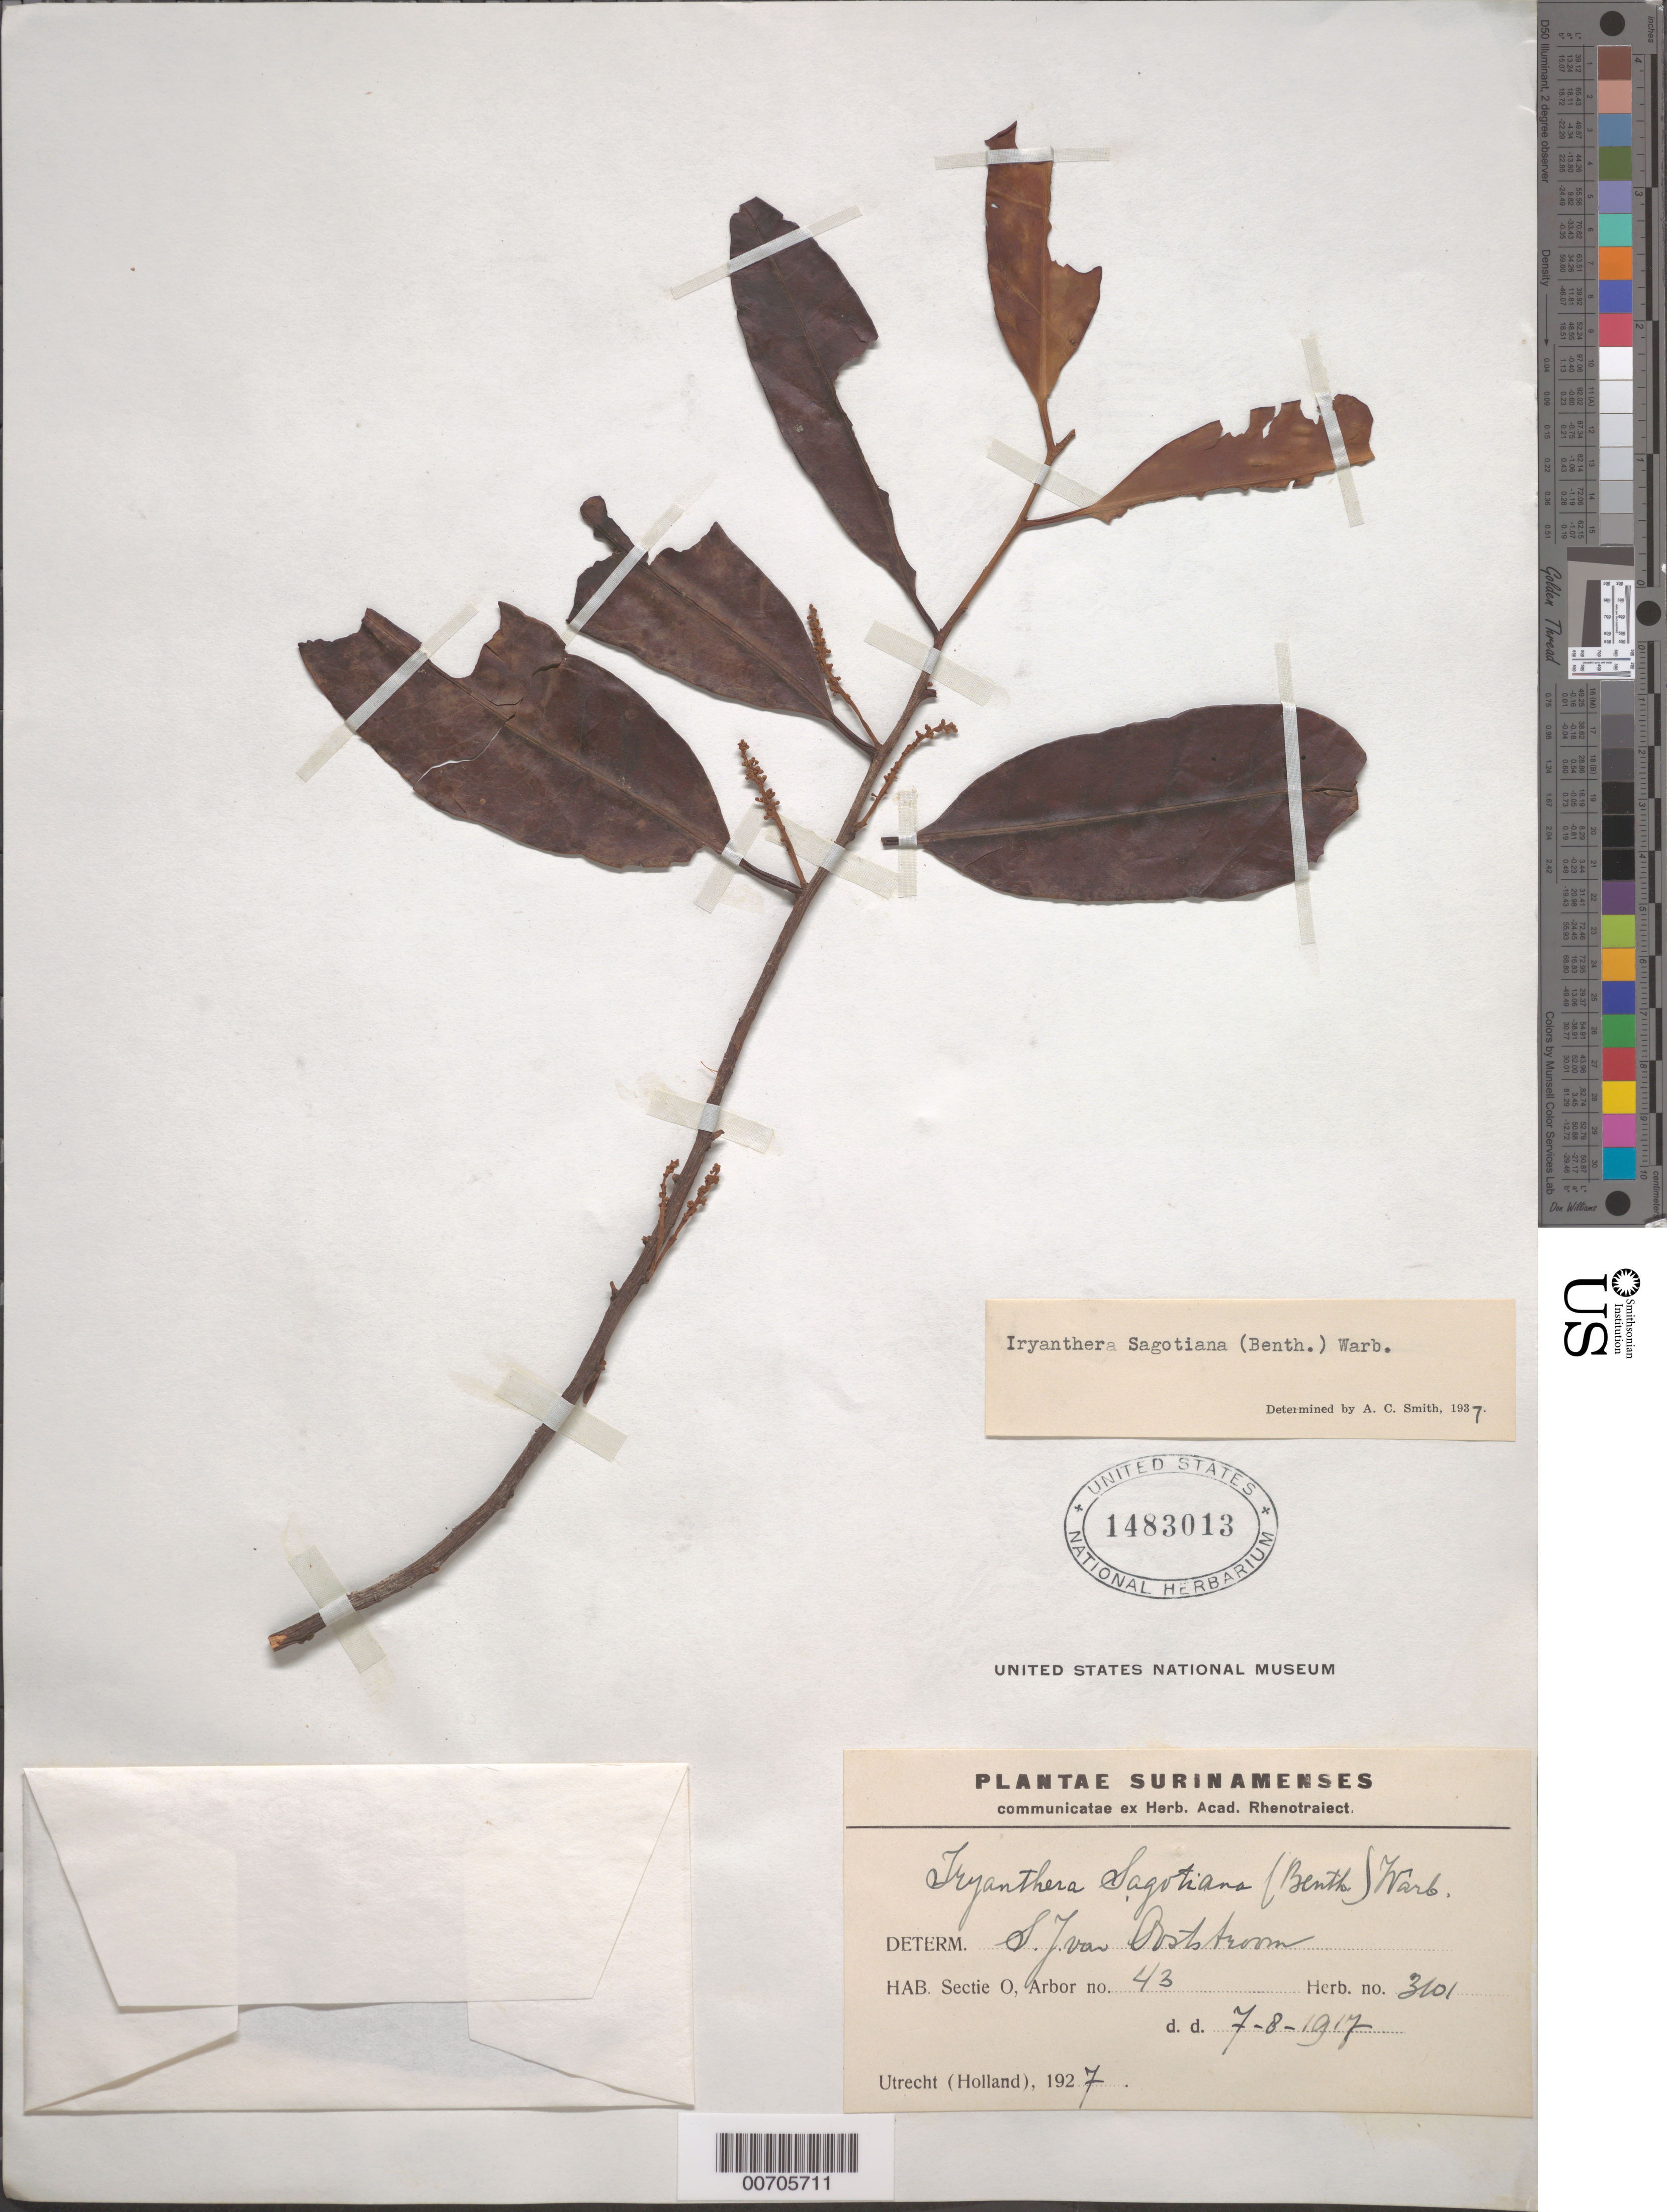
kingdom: Plantae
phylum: Tracheophyta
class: Magnoliopsida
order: Magnoliales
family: Myristicaceae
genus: Iryanthera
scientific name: Iryanthera sagotiana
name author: (Benth.) Warb.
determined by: Smith, A. C.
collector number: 3101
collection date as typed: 7-Aug-17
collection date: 1917-08-07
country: Suriname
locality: Sectie O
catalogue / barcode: US 1483013